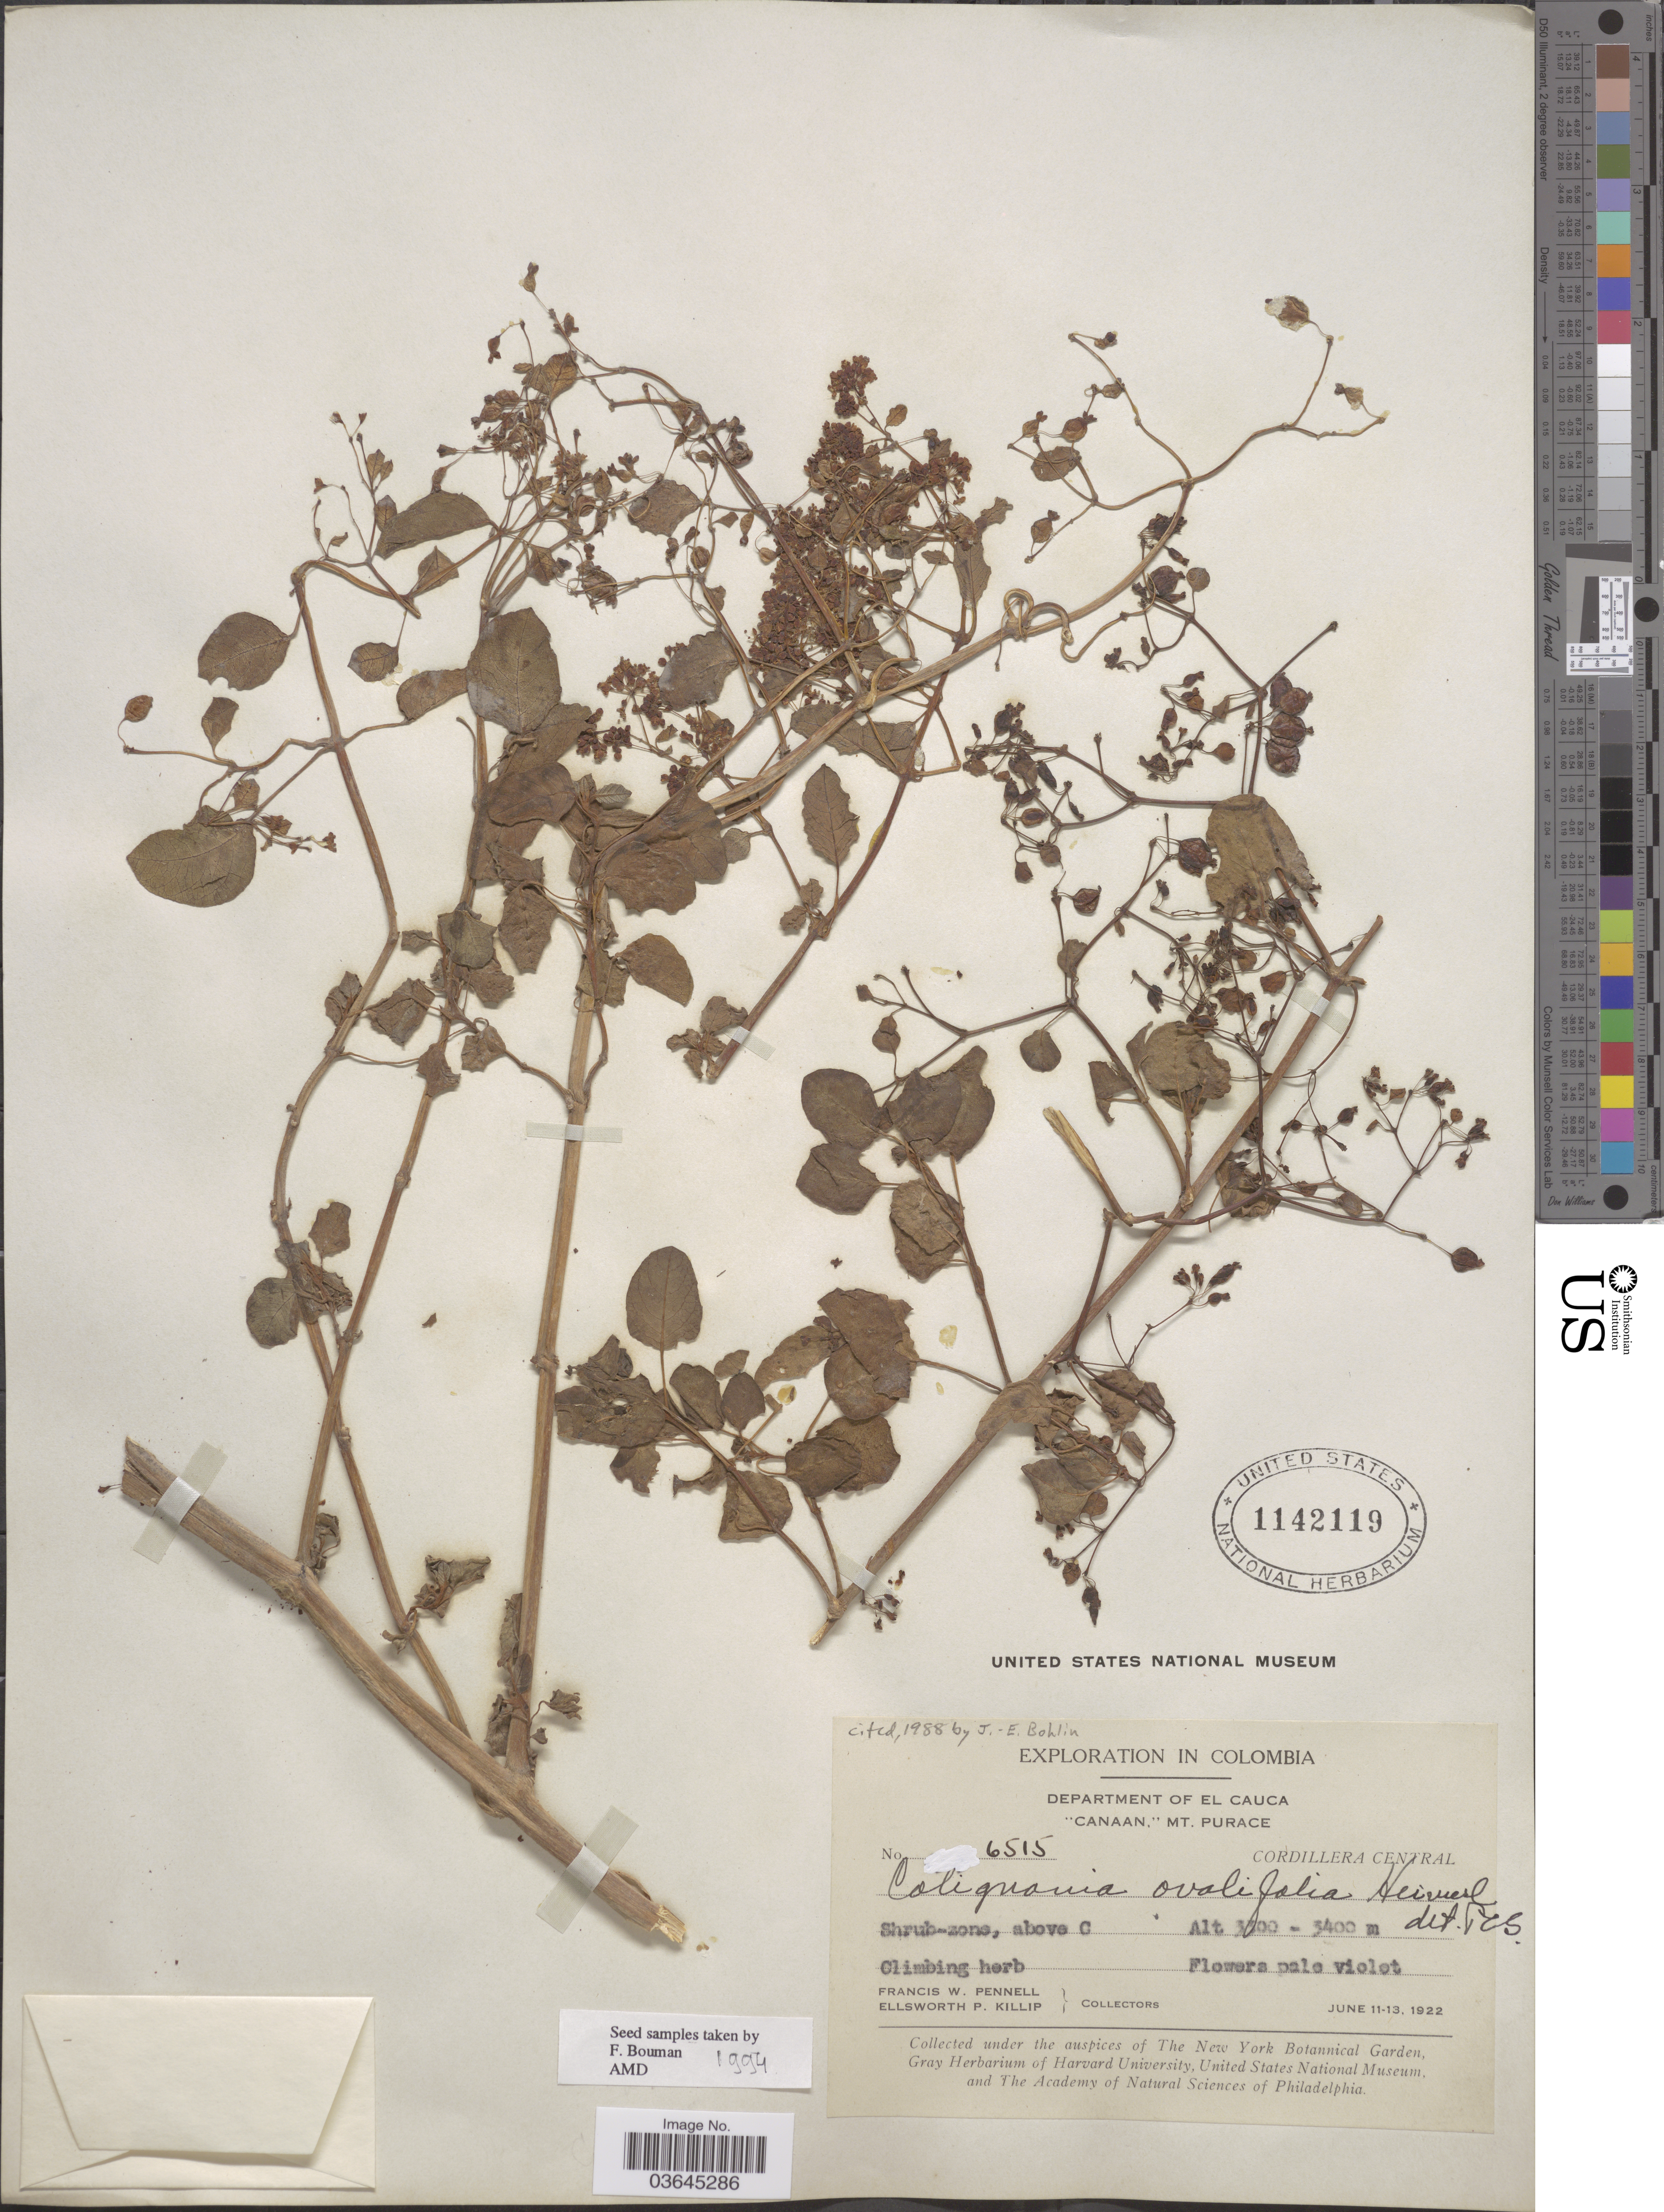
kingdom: Plantae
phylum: Tracheophyta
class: Magnoliopsida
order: Caryophyllales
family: Nyctaginaceae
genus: Colignonia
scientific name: Colignonia ovalifolia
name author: Heimerl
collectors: F. W. Pennell & E. P. Killip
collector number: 6515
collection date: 1922-06-11/1922-06-13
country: Colombia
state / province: Cauca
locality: Department of El Cauca. "Canaan," Mt. Purace. Cordillera Central. Above C.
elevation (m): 3300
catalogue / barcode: US 1142119